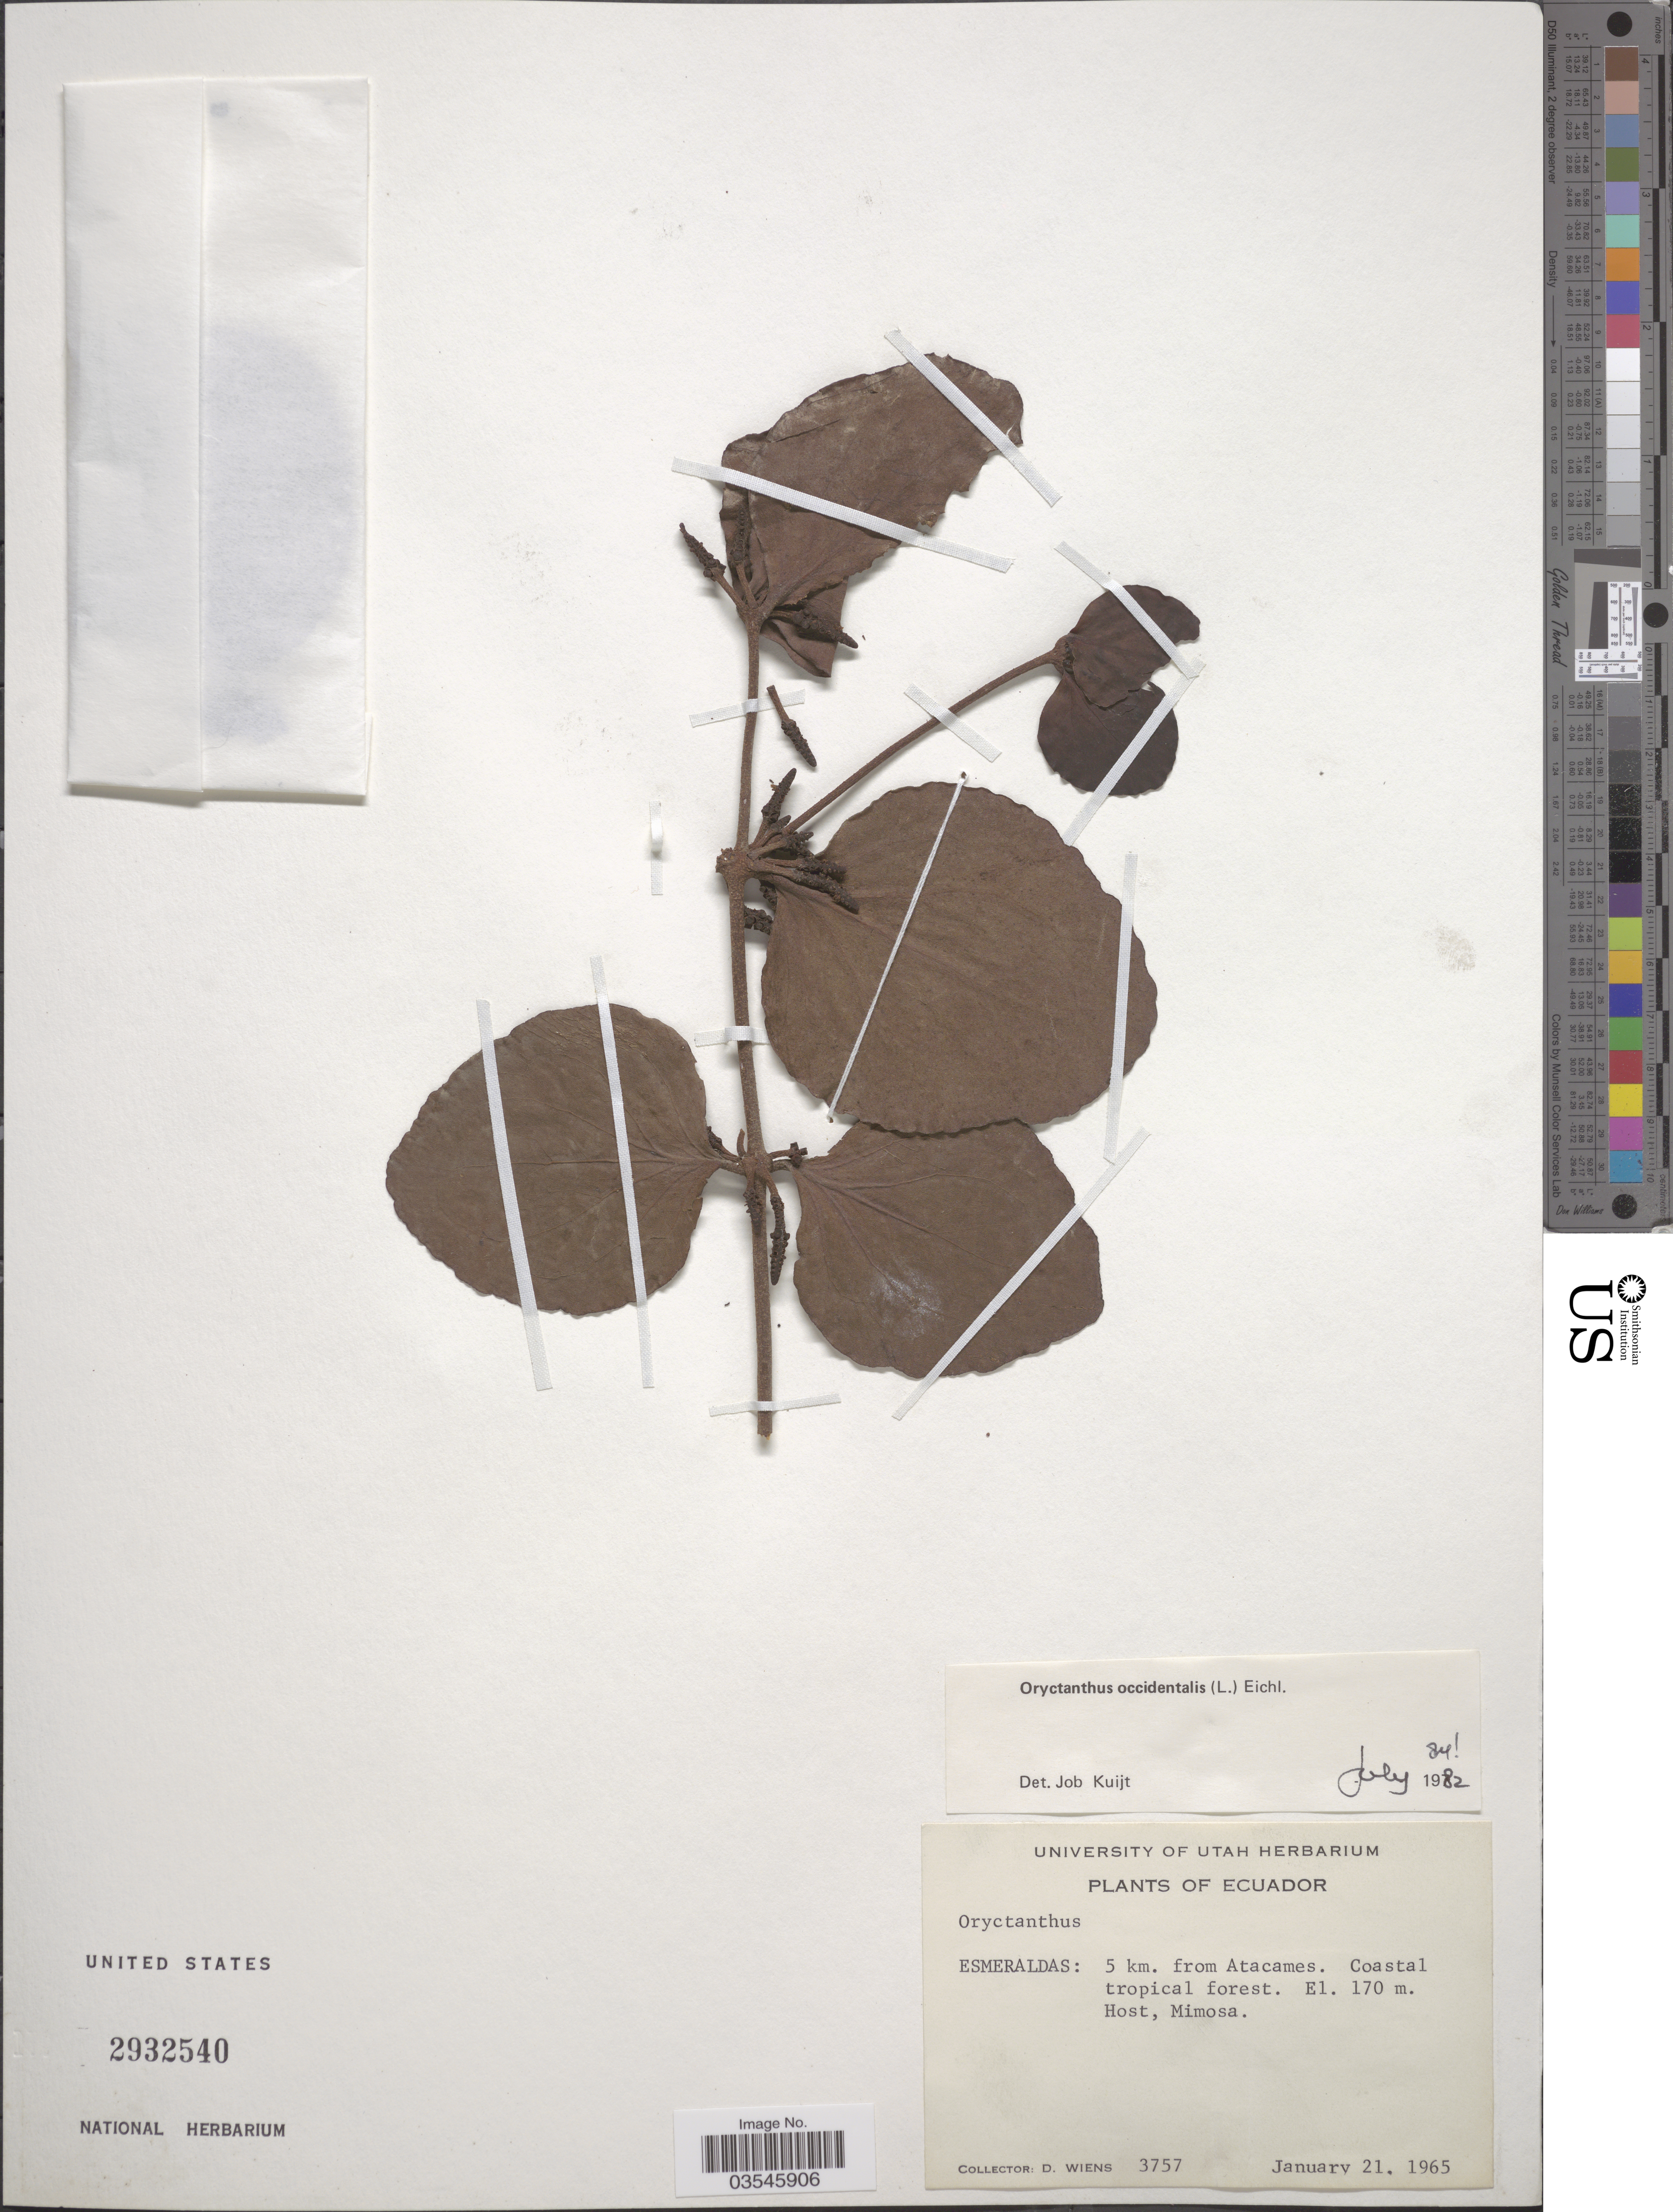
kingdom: Plantae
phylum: Tracheophyta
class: Magnoliopsida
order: Santalales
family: Loranthaceae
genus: Oryctanthus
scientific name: Oryctanthus occidentalis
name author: (L.) Eichler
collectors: D. Wiens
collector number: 3757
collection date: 1965-01-21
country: Ecuador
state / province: Esmeraldas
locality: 5 km. from Atacames.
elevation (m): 170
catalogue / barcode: US 2932540